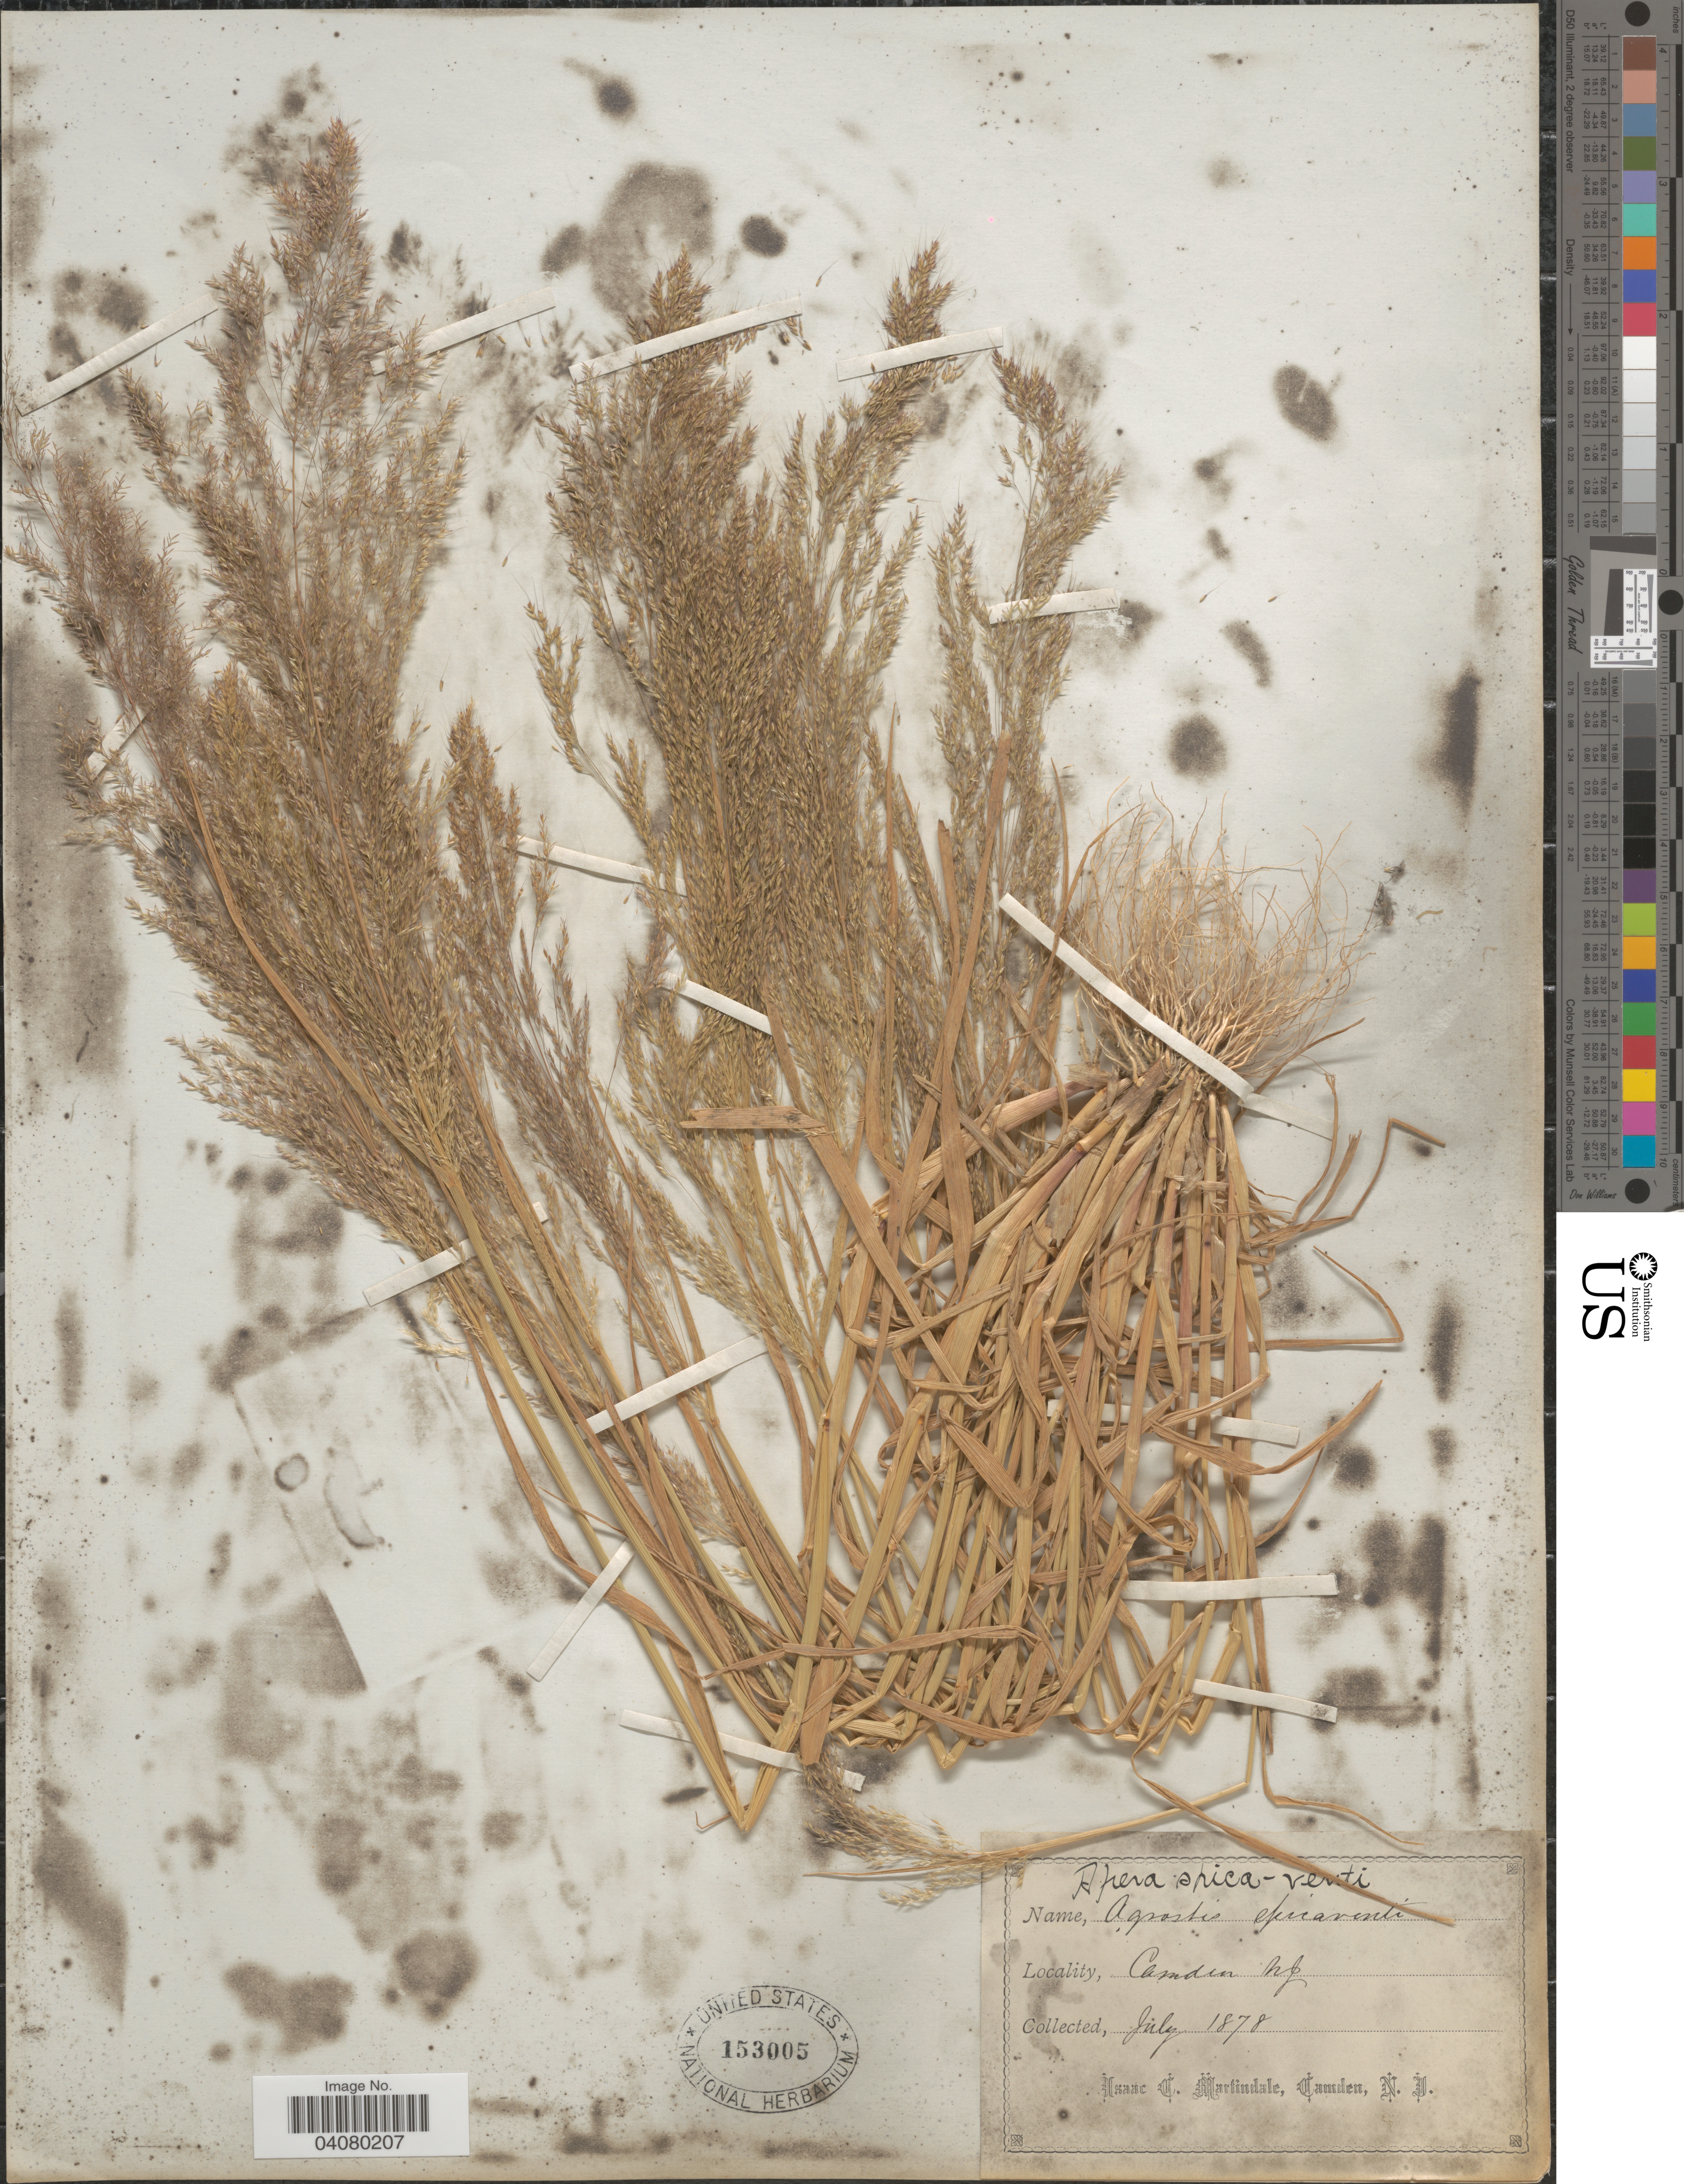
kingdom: Plantae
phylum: Tracheophyta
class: Liliopsida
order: Poales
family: Poaceae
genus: Apera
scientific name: Apera spica-venti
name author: (L.) P. Beauv.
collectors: I. C. Martindale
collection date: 1878-07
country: United States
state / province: New Jersey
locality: Camden.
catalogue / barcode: US 153005